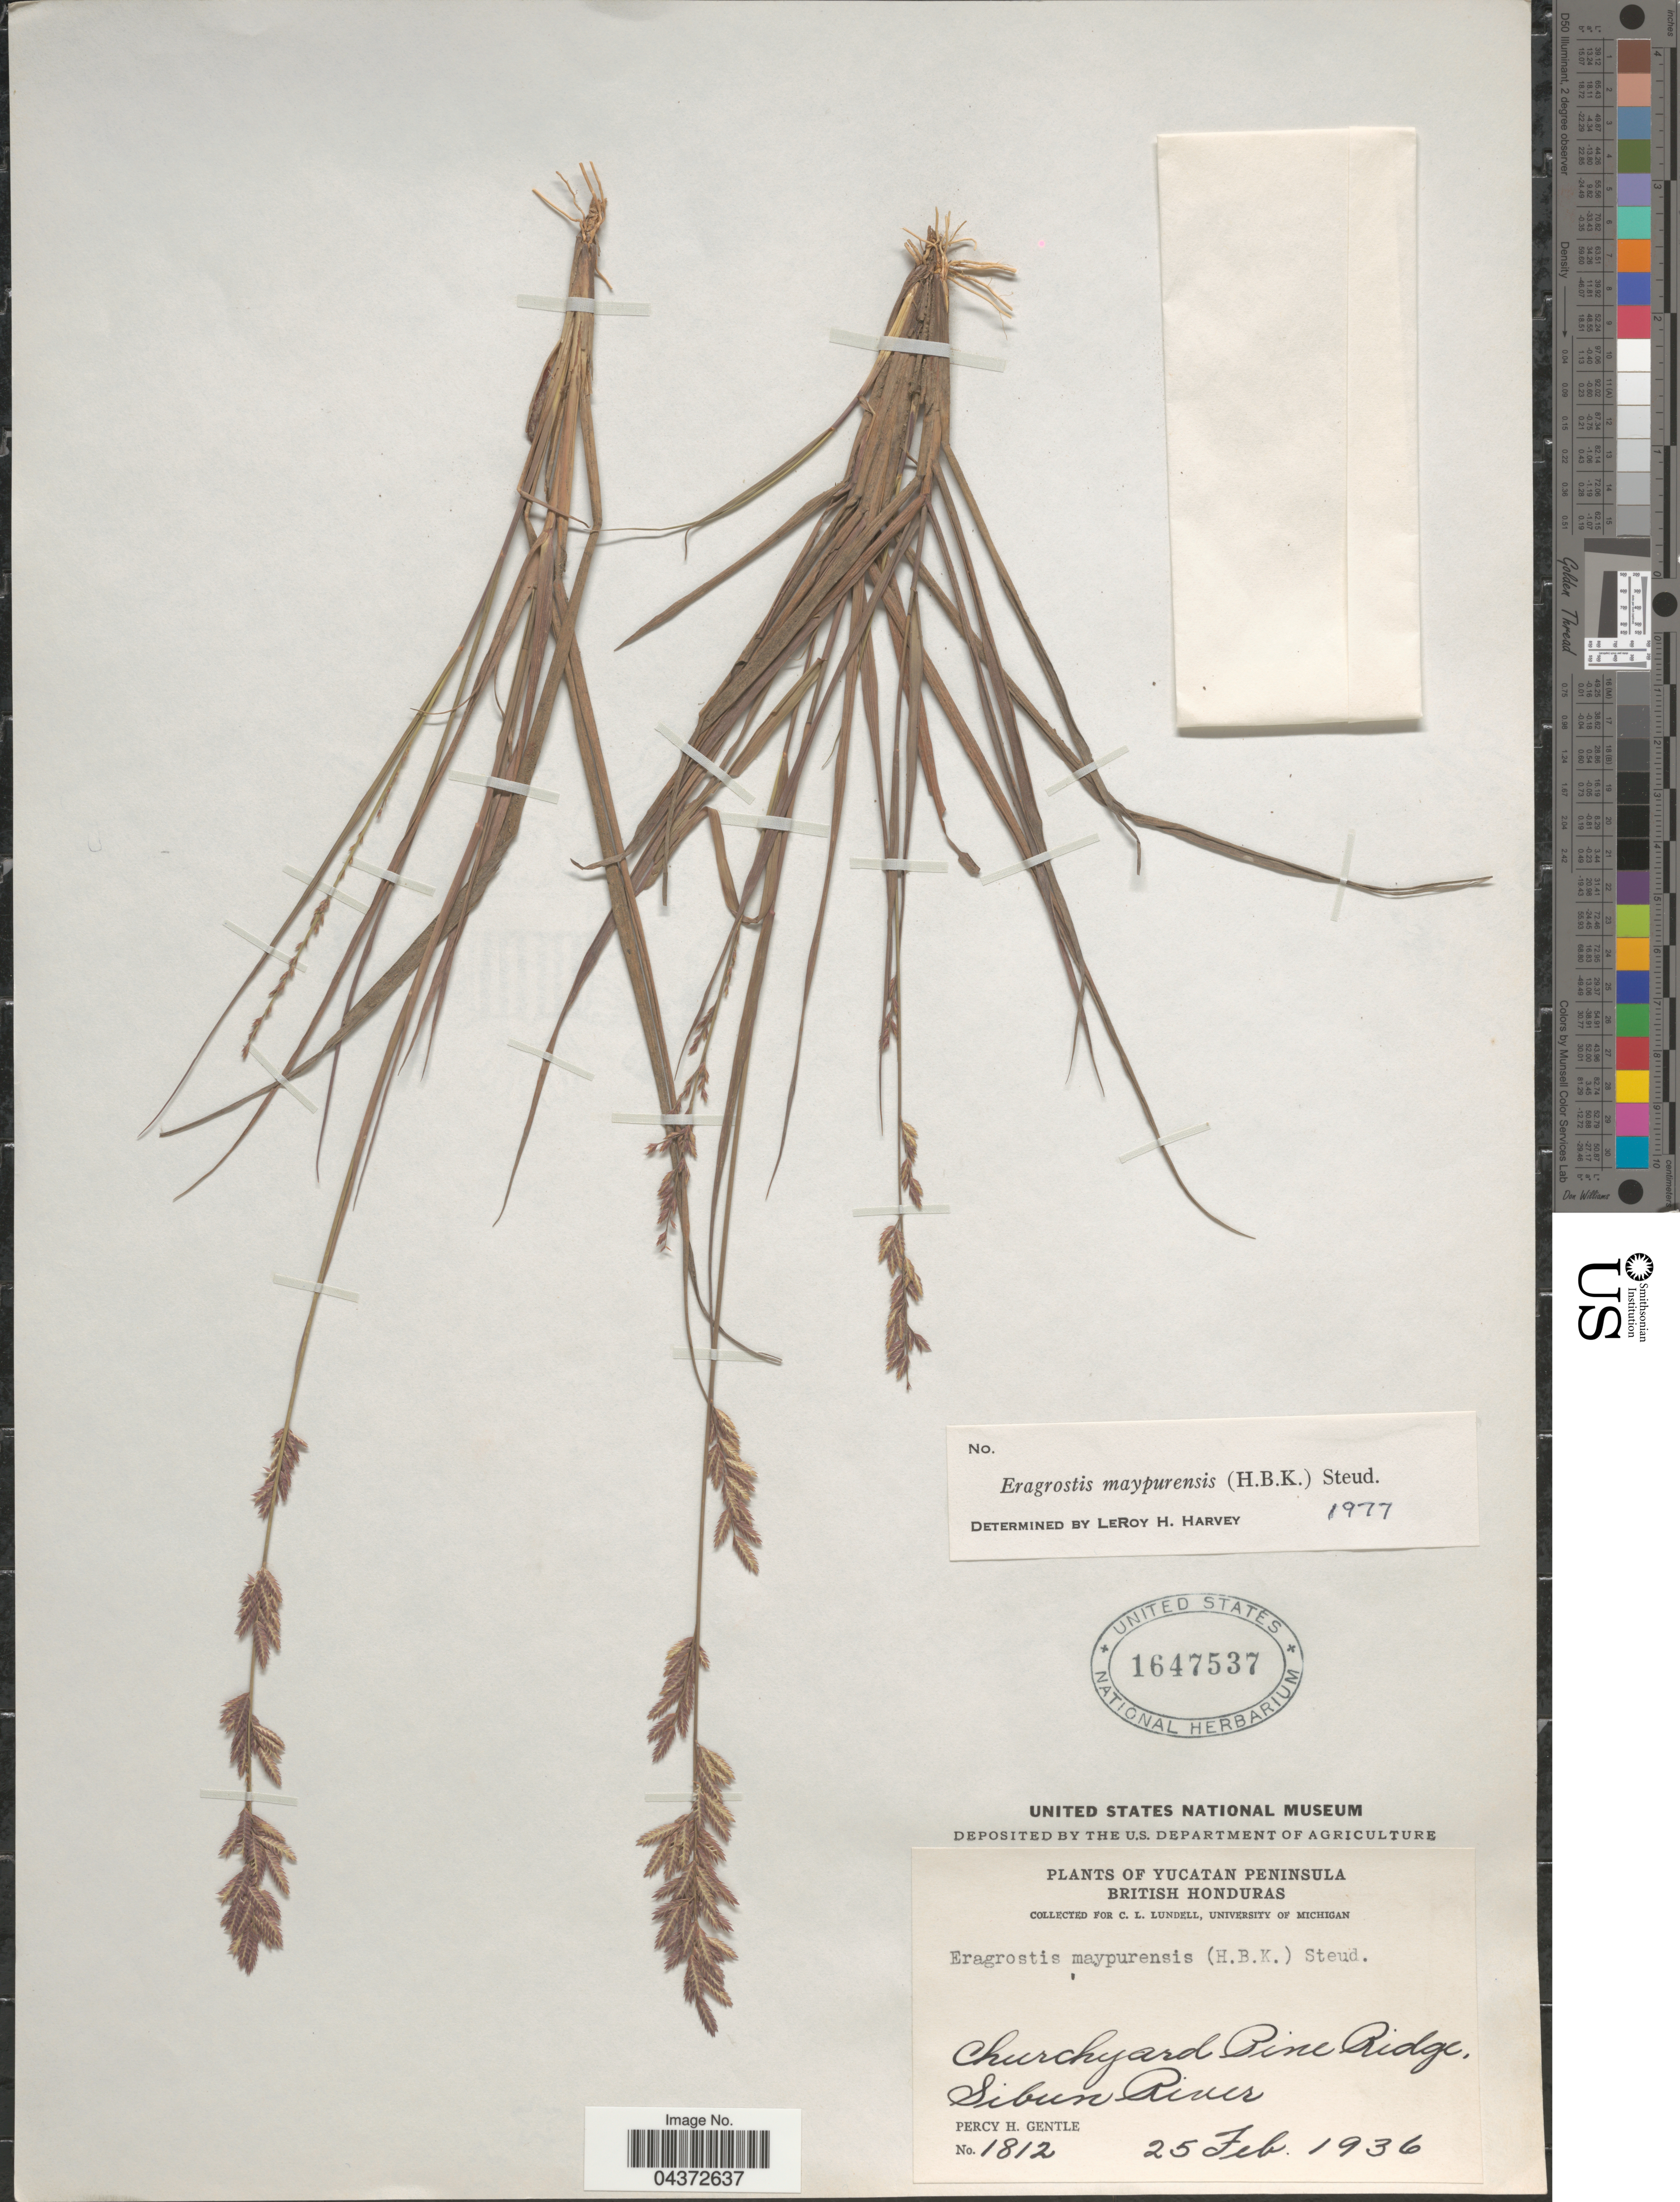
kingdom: Plantae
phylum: Tracheophyta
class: Liliopsida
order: Poales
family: Poaceae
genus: Eragrostis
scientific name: Eragrostis maypurensis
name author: (Kunth) Steud.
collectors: P. H. Gentle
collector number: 1812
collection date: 1936-02-25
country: Belize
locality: Yucatan Peninsula. British Honduras. Churchyard Pine Ridge. Sibun River.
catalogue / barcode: US 1647537